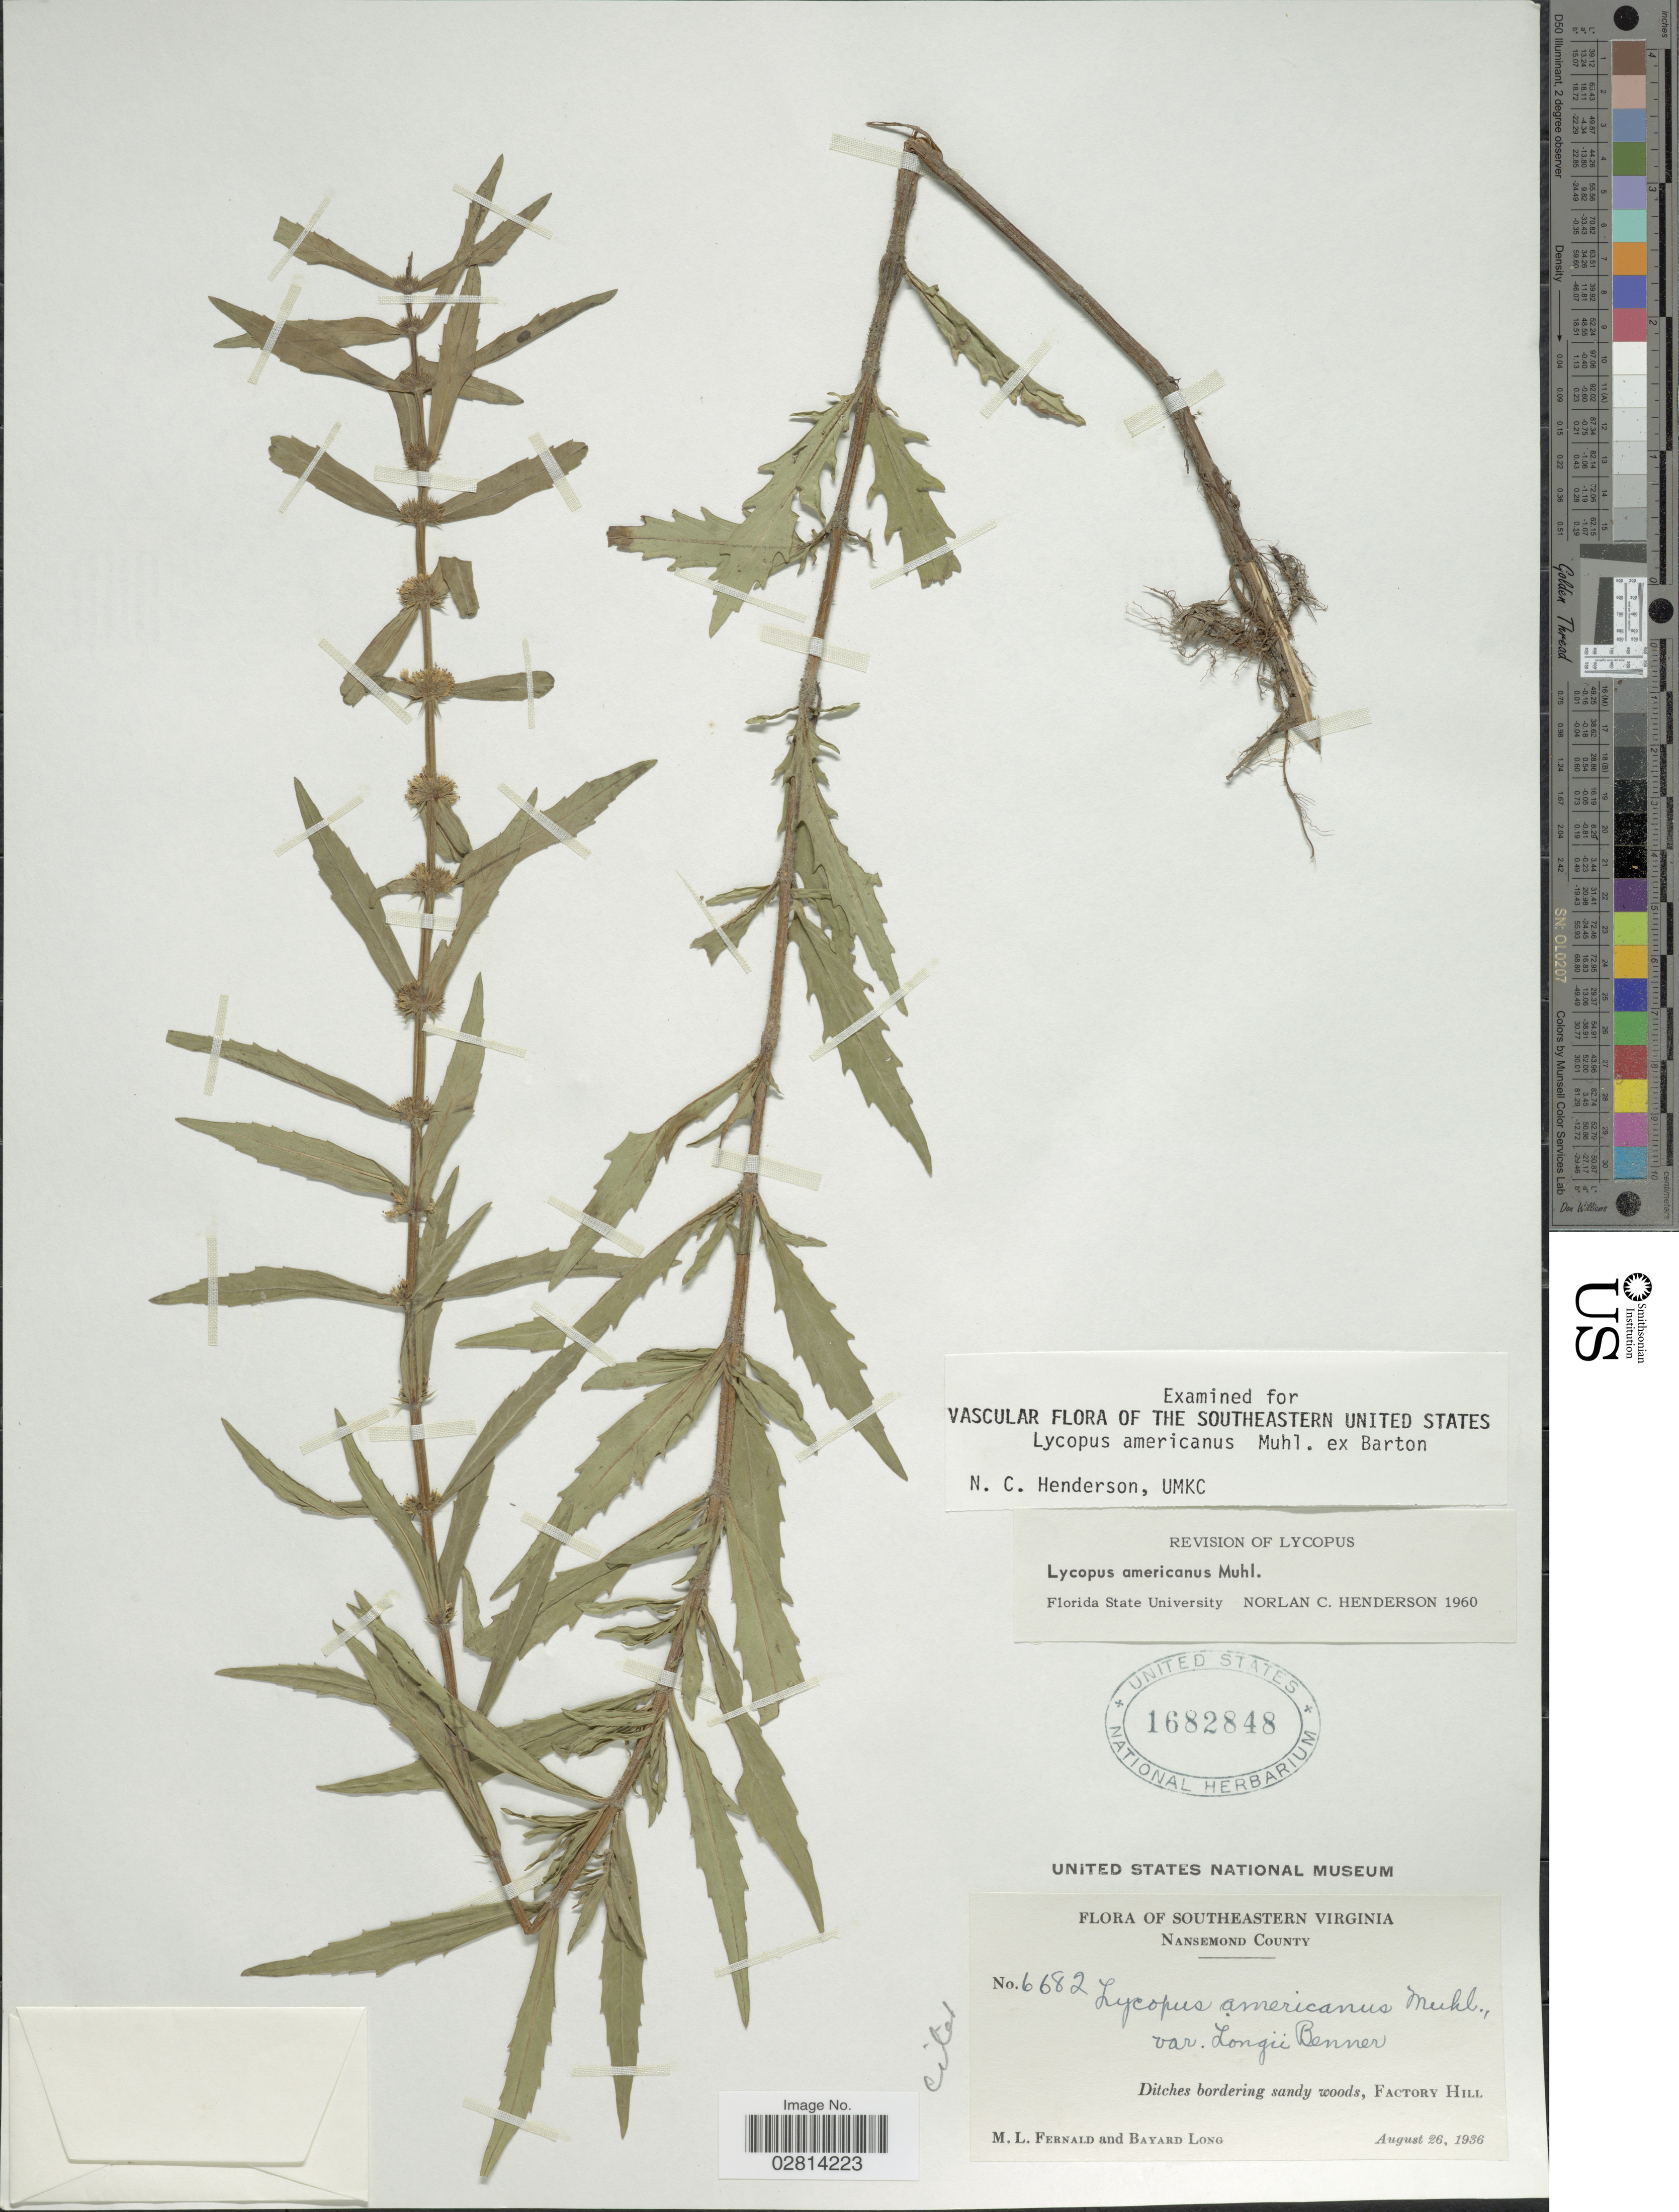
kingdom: Plantae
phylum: Tracheophyta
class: Magnoliopsida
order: Lamiales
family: Lamiaceae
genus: Lycopus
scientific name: Lycopus americanus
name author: Muhl. ex W.P.C. Barton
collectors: M. L. Fernald & B. Long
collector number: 6682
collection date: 1936-08-26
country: United States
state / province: Virginia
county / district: City of Suffolk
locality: Southeastern Virginia, Nansemond County, Ditches bordering sandy woods, Factory Hill.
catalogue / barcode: US 1682848